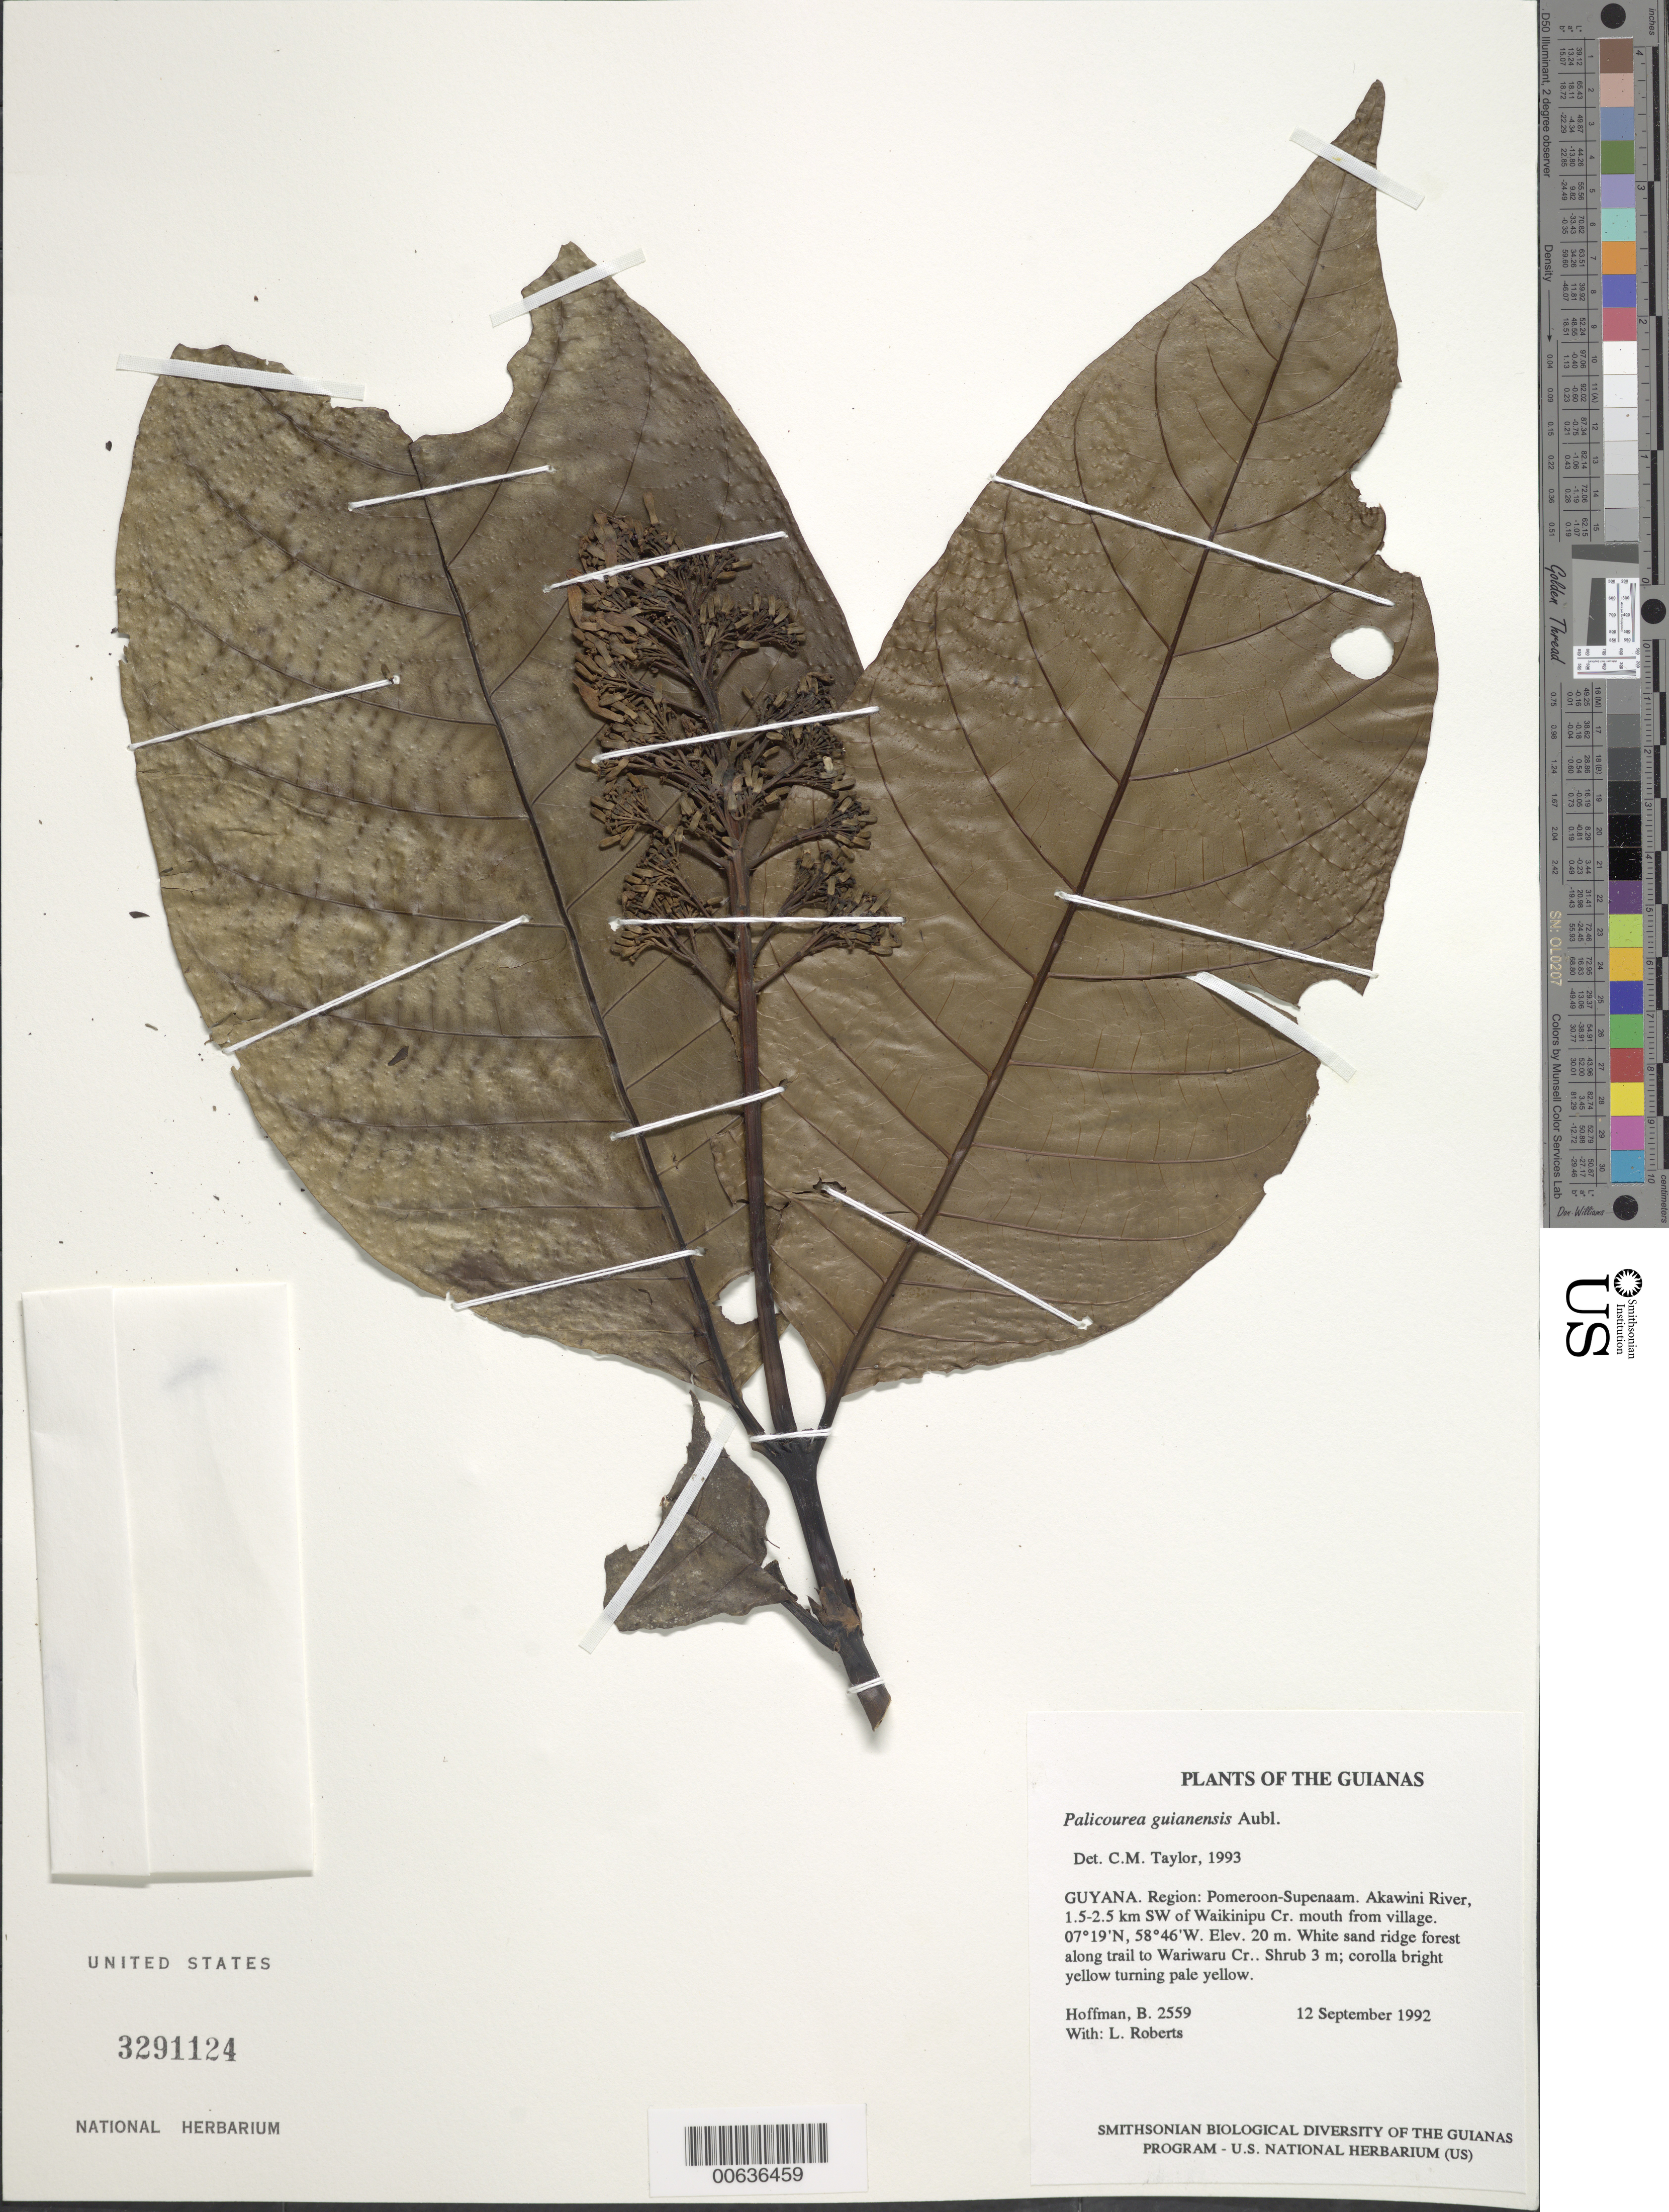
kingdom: Plantae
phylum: Tracheophyta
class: Magnoliopsida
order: Gentianales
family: Rubiaceae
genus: Palicourea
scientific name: Palicourea guianensis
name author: Aubl.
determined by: Taylor, Charlotte M.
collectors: B. Hoffman & L. Roberts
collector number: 2559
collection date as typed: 12 September 1992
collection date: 1992-09-12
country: Guyana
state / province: Pomeroon-Supenaam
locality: Akawini River, 1.5-2.5 km SW of Waikinipu Creek mouth, along trail from Wakinipu village to Wariwaru Creek (Pomeroon R.)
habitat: White sand ridge forest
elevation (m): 20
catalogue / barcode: US 3291124